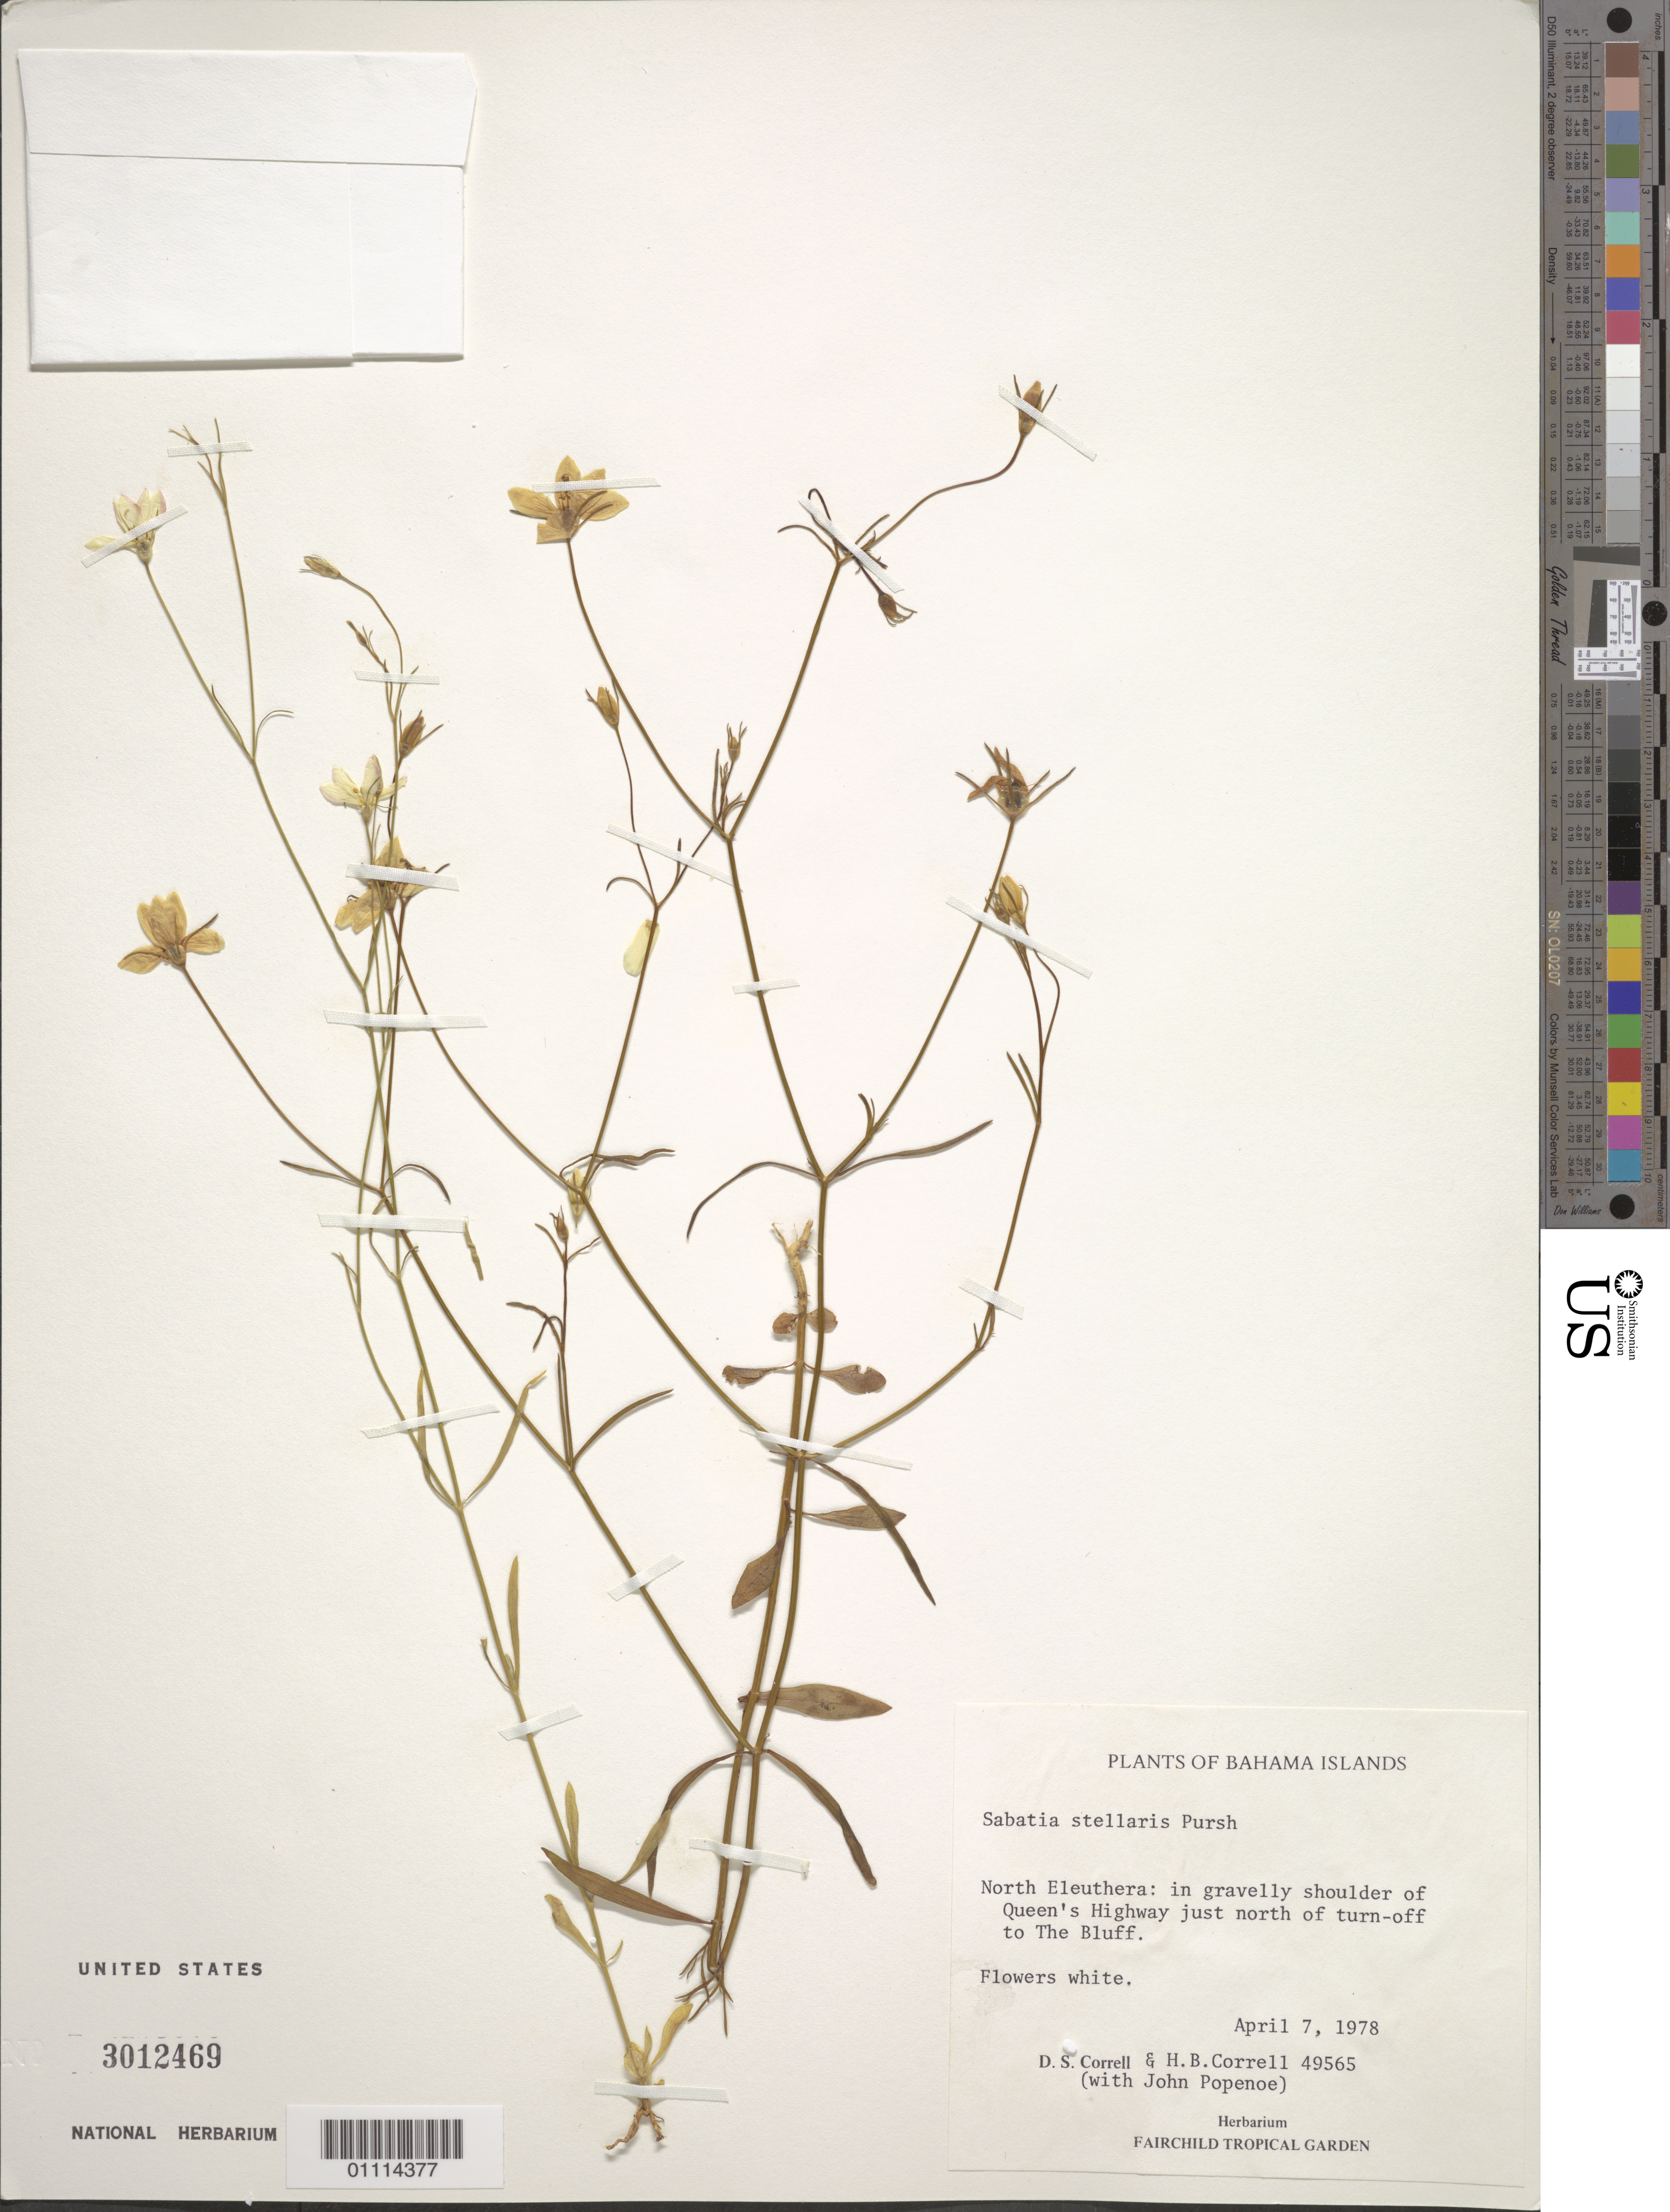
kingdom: Plantae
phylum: Tracheophyta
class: Magnoliopsida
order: Gentianales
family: Gentianaceae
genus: Sabatia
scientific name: Sabatia stellaris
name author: Pursh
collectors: H. Correll & J. Popenoe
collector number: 49565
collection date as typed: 07 Apr 1978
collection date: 1978-04-07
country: Bahamas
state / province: North Eleuthera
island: Eleuthera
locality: North Eleuthera: in gravelly shoulder of Queen's Highway just N of turn-off to The Bluff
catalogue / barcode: US 3012469